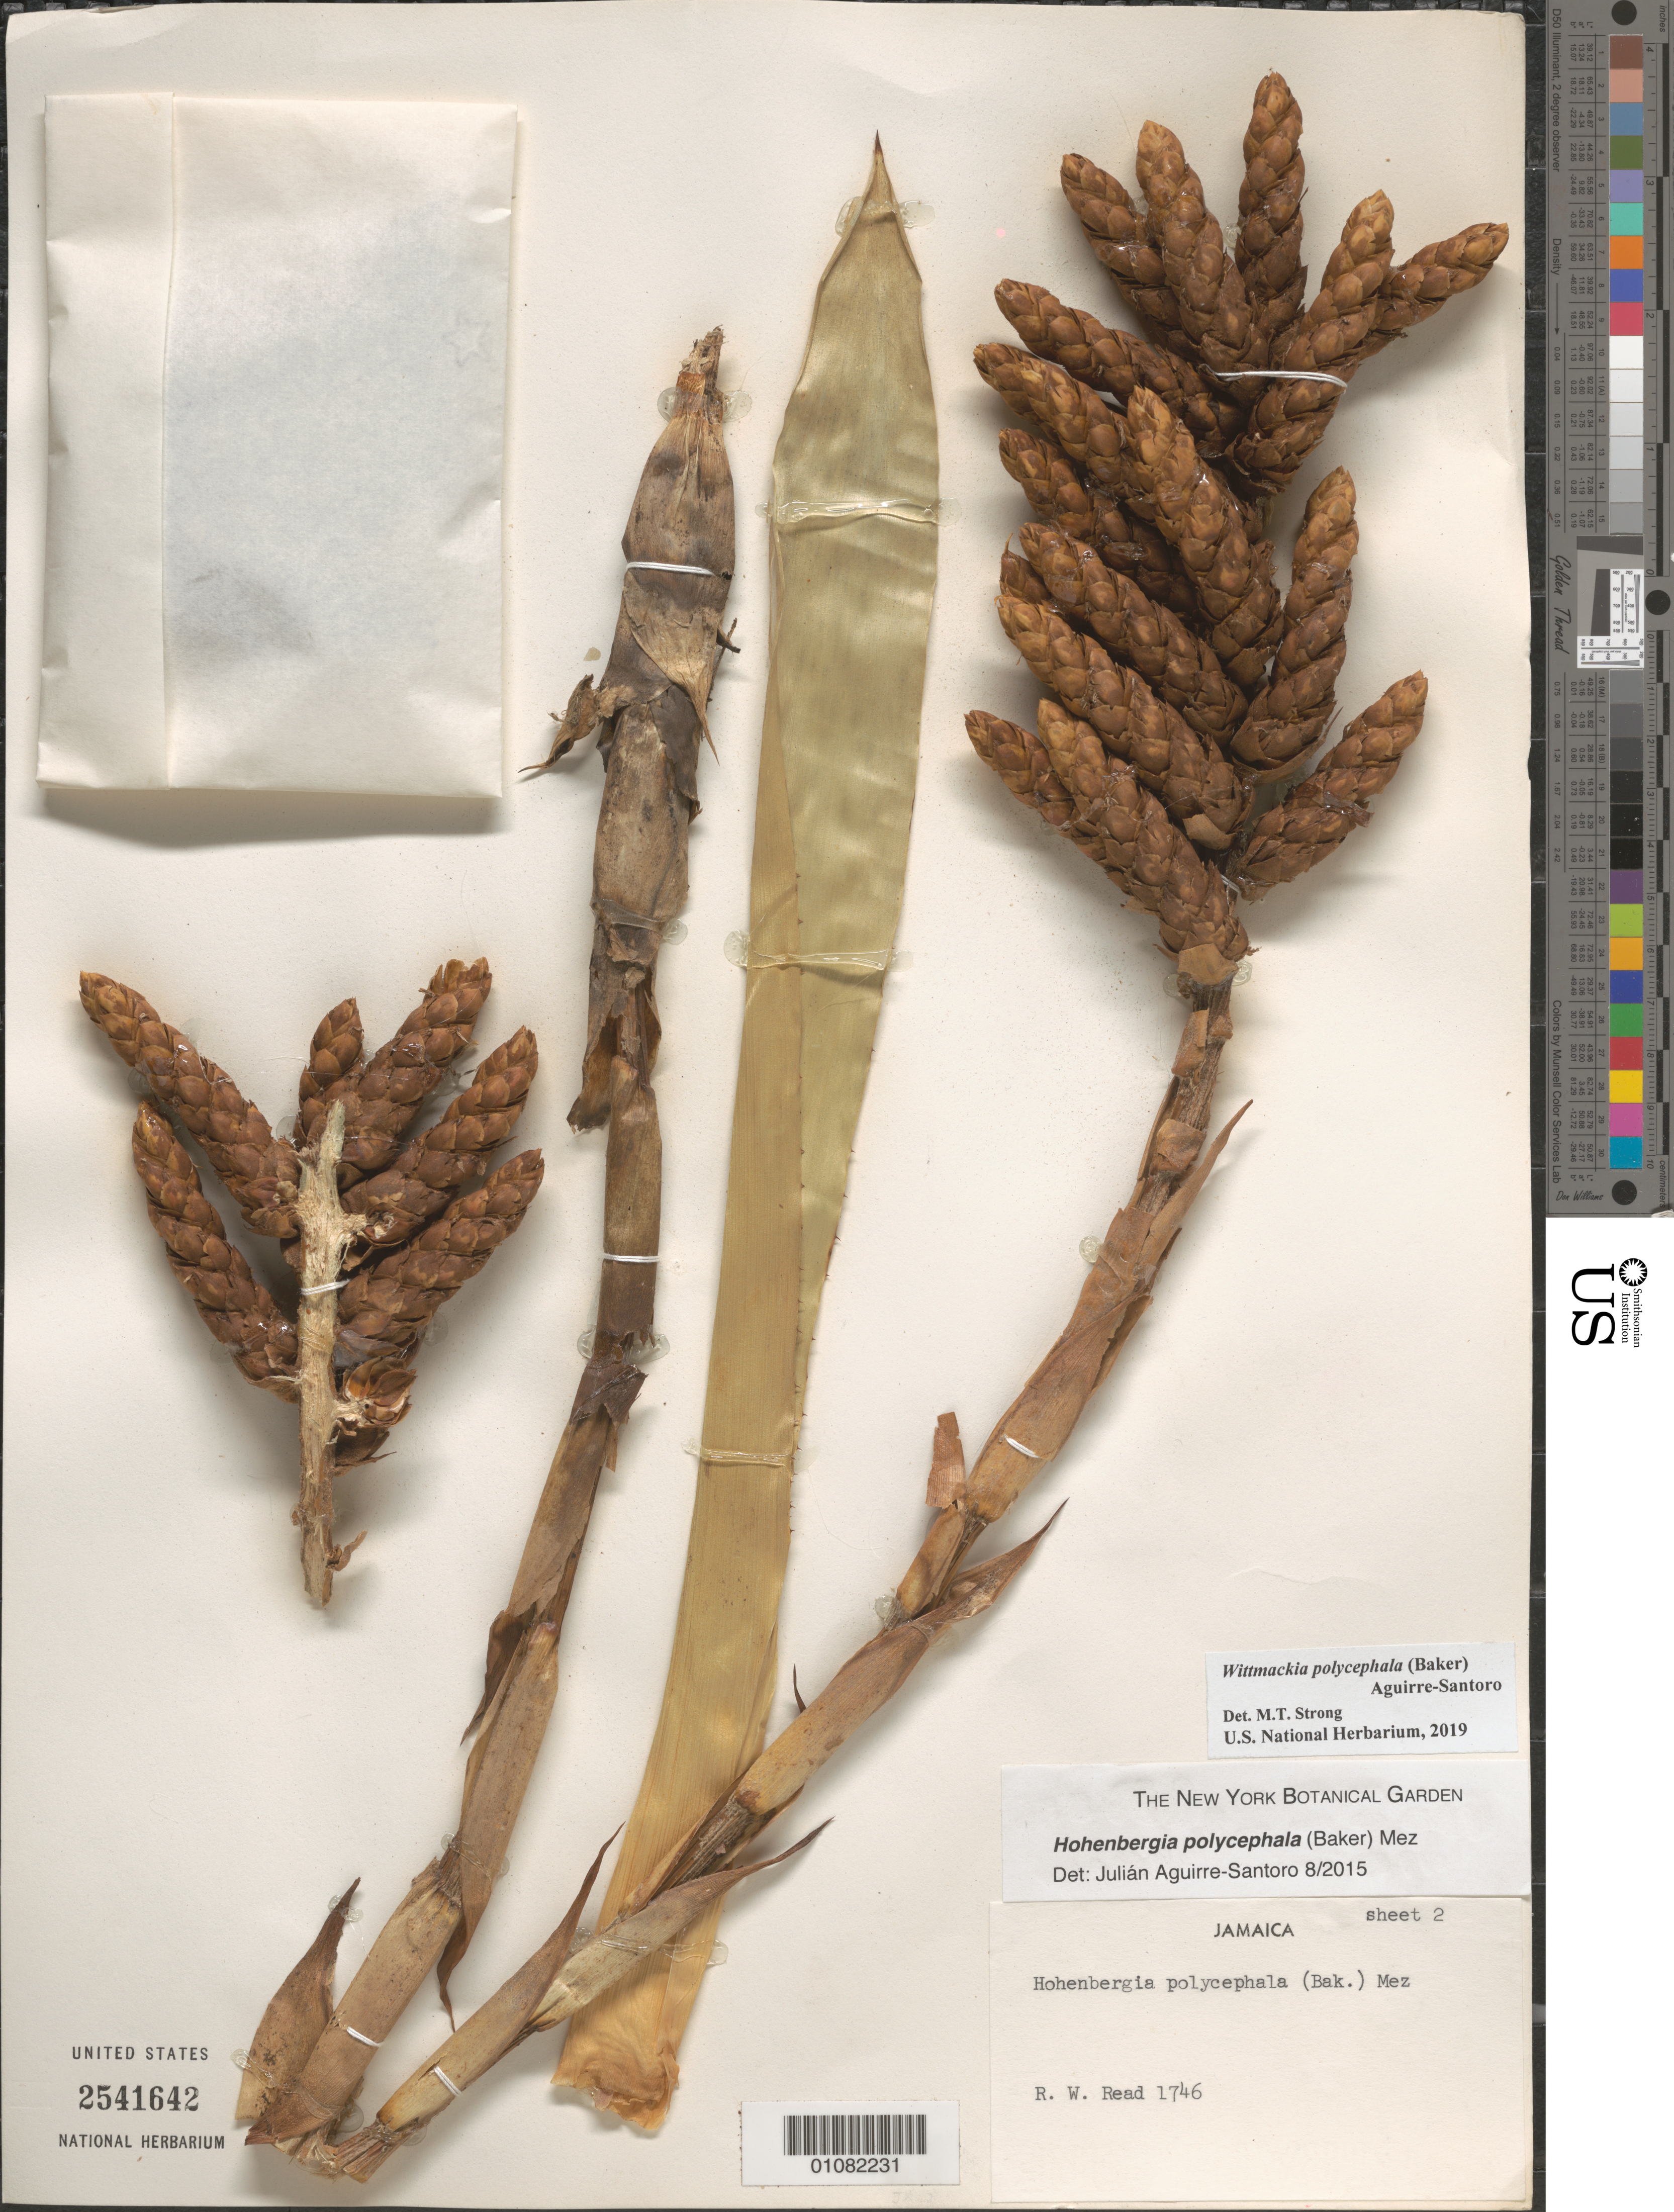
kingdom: Plantae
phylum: Tracheophyta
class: Liliopsida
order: Poales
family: Bromeliaceae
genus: Wittmackia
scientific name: Wittmackia polycephela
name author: (Baker) Aguirre-Santoro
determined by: Strong, Mark T., (BOT), Smithsonian Institution - National Museum of Natural History (UNITED STATES)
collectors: R. W. Read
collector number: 1746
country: Jamaica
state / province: Saint Ann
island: Jamaica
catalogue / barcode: US 2541642